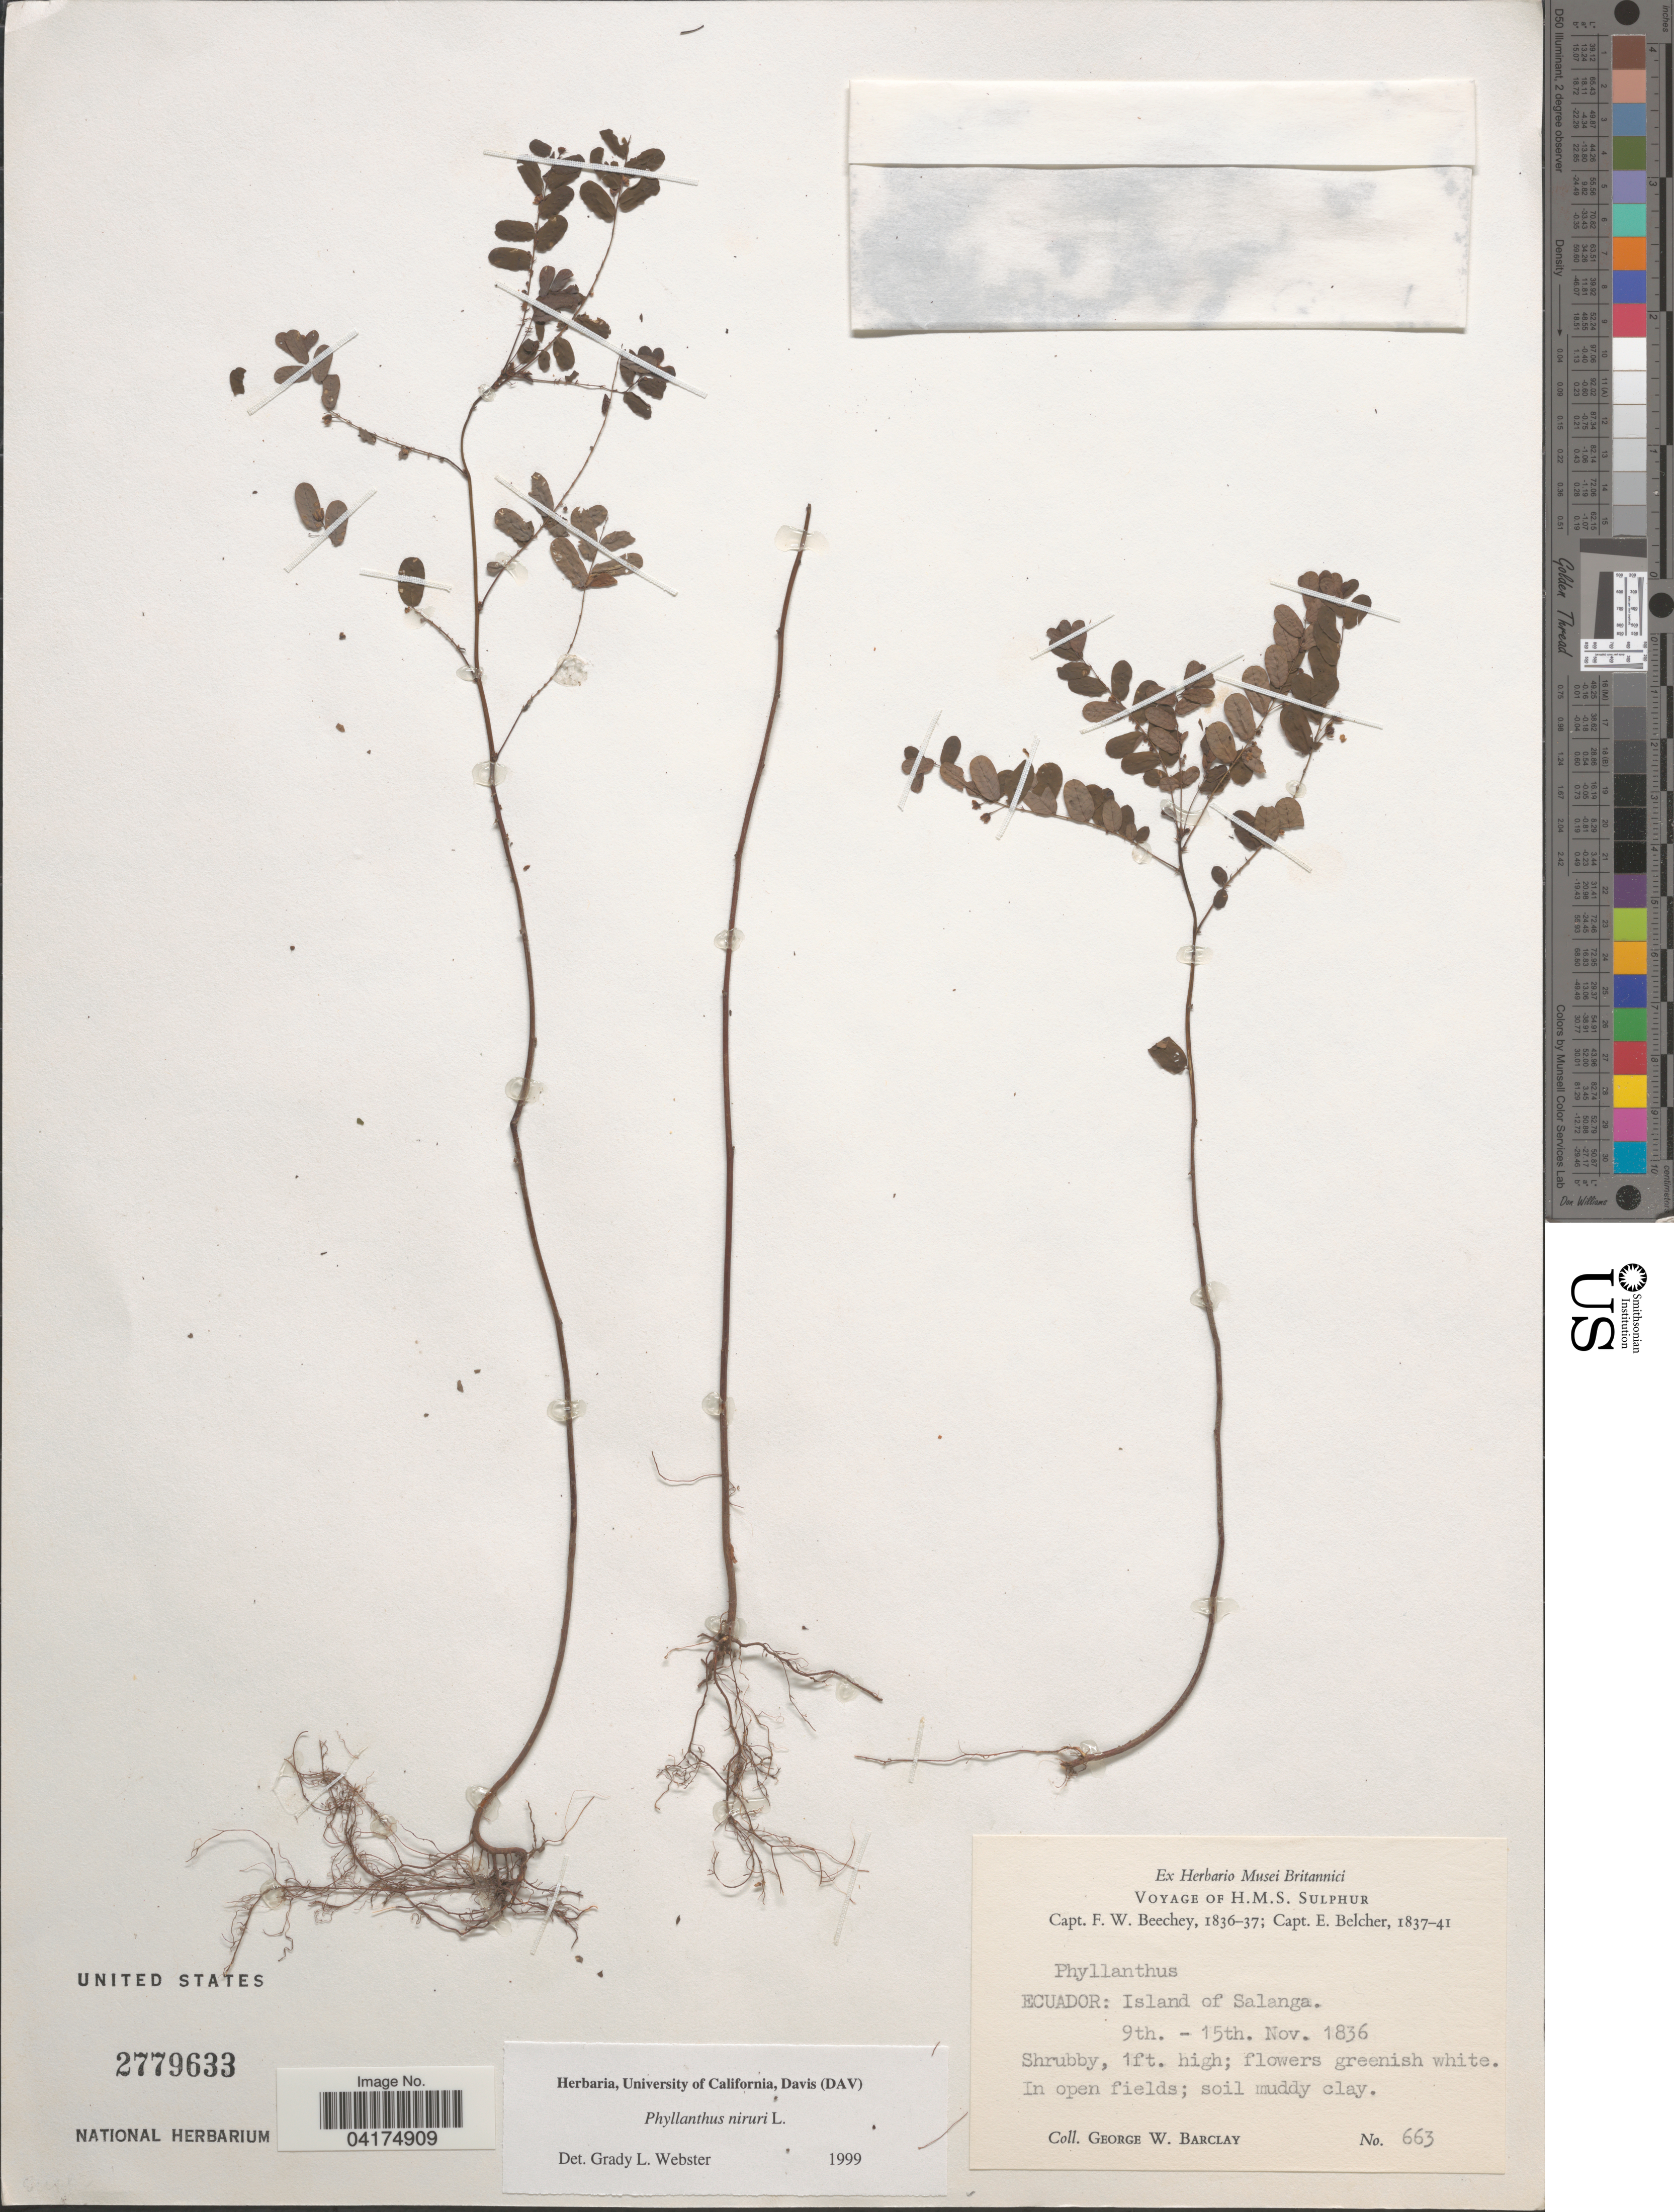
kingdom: Plantae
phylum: Tracheophyta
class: Magnoliopsida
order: Malpighiales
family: Phyllanthaceae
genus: Phyllanthus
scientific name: Phyllanthus niruri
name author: L.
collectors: G. W. Barclay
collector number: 663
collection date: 1836-11-09/1836-11-15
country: Ecuador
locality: Voyage of H. M. S. Sulphur. Island of Salanga.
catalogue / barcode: US 2779633